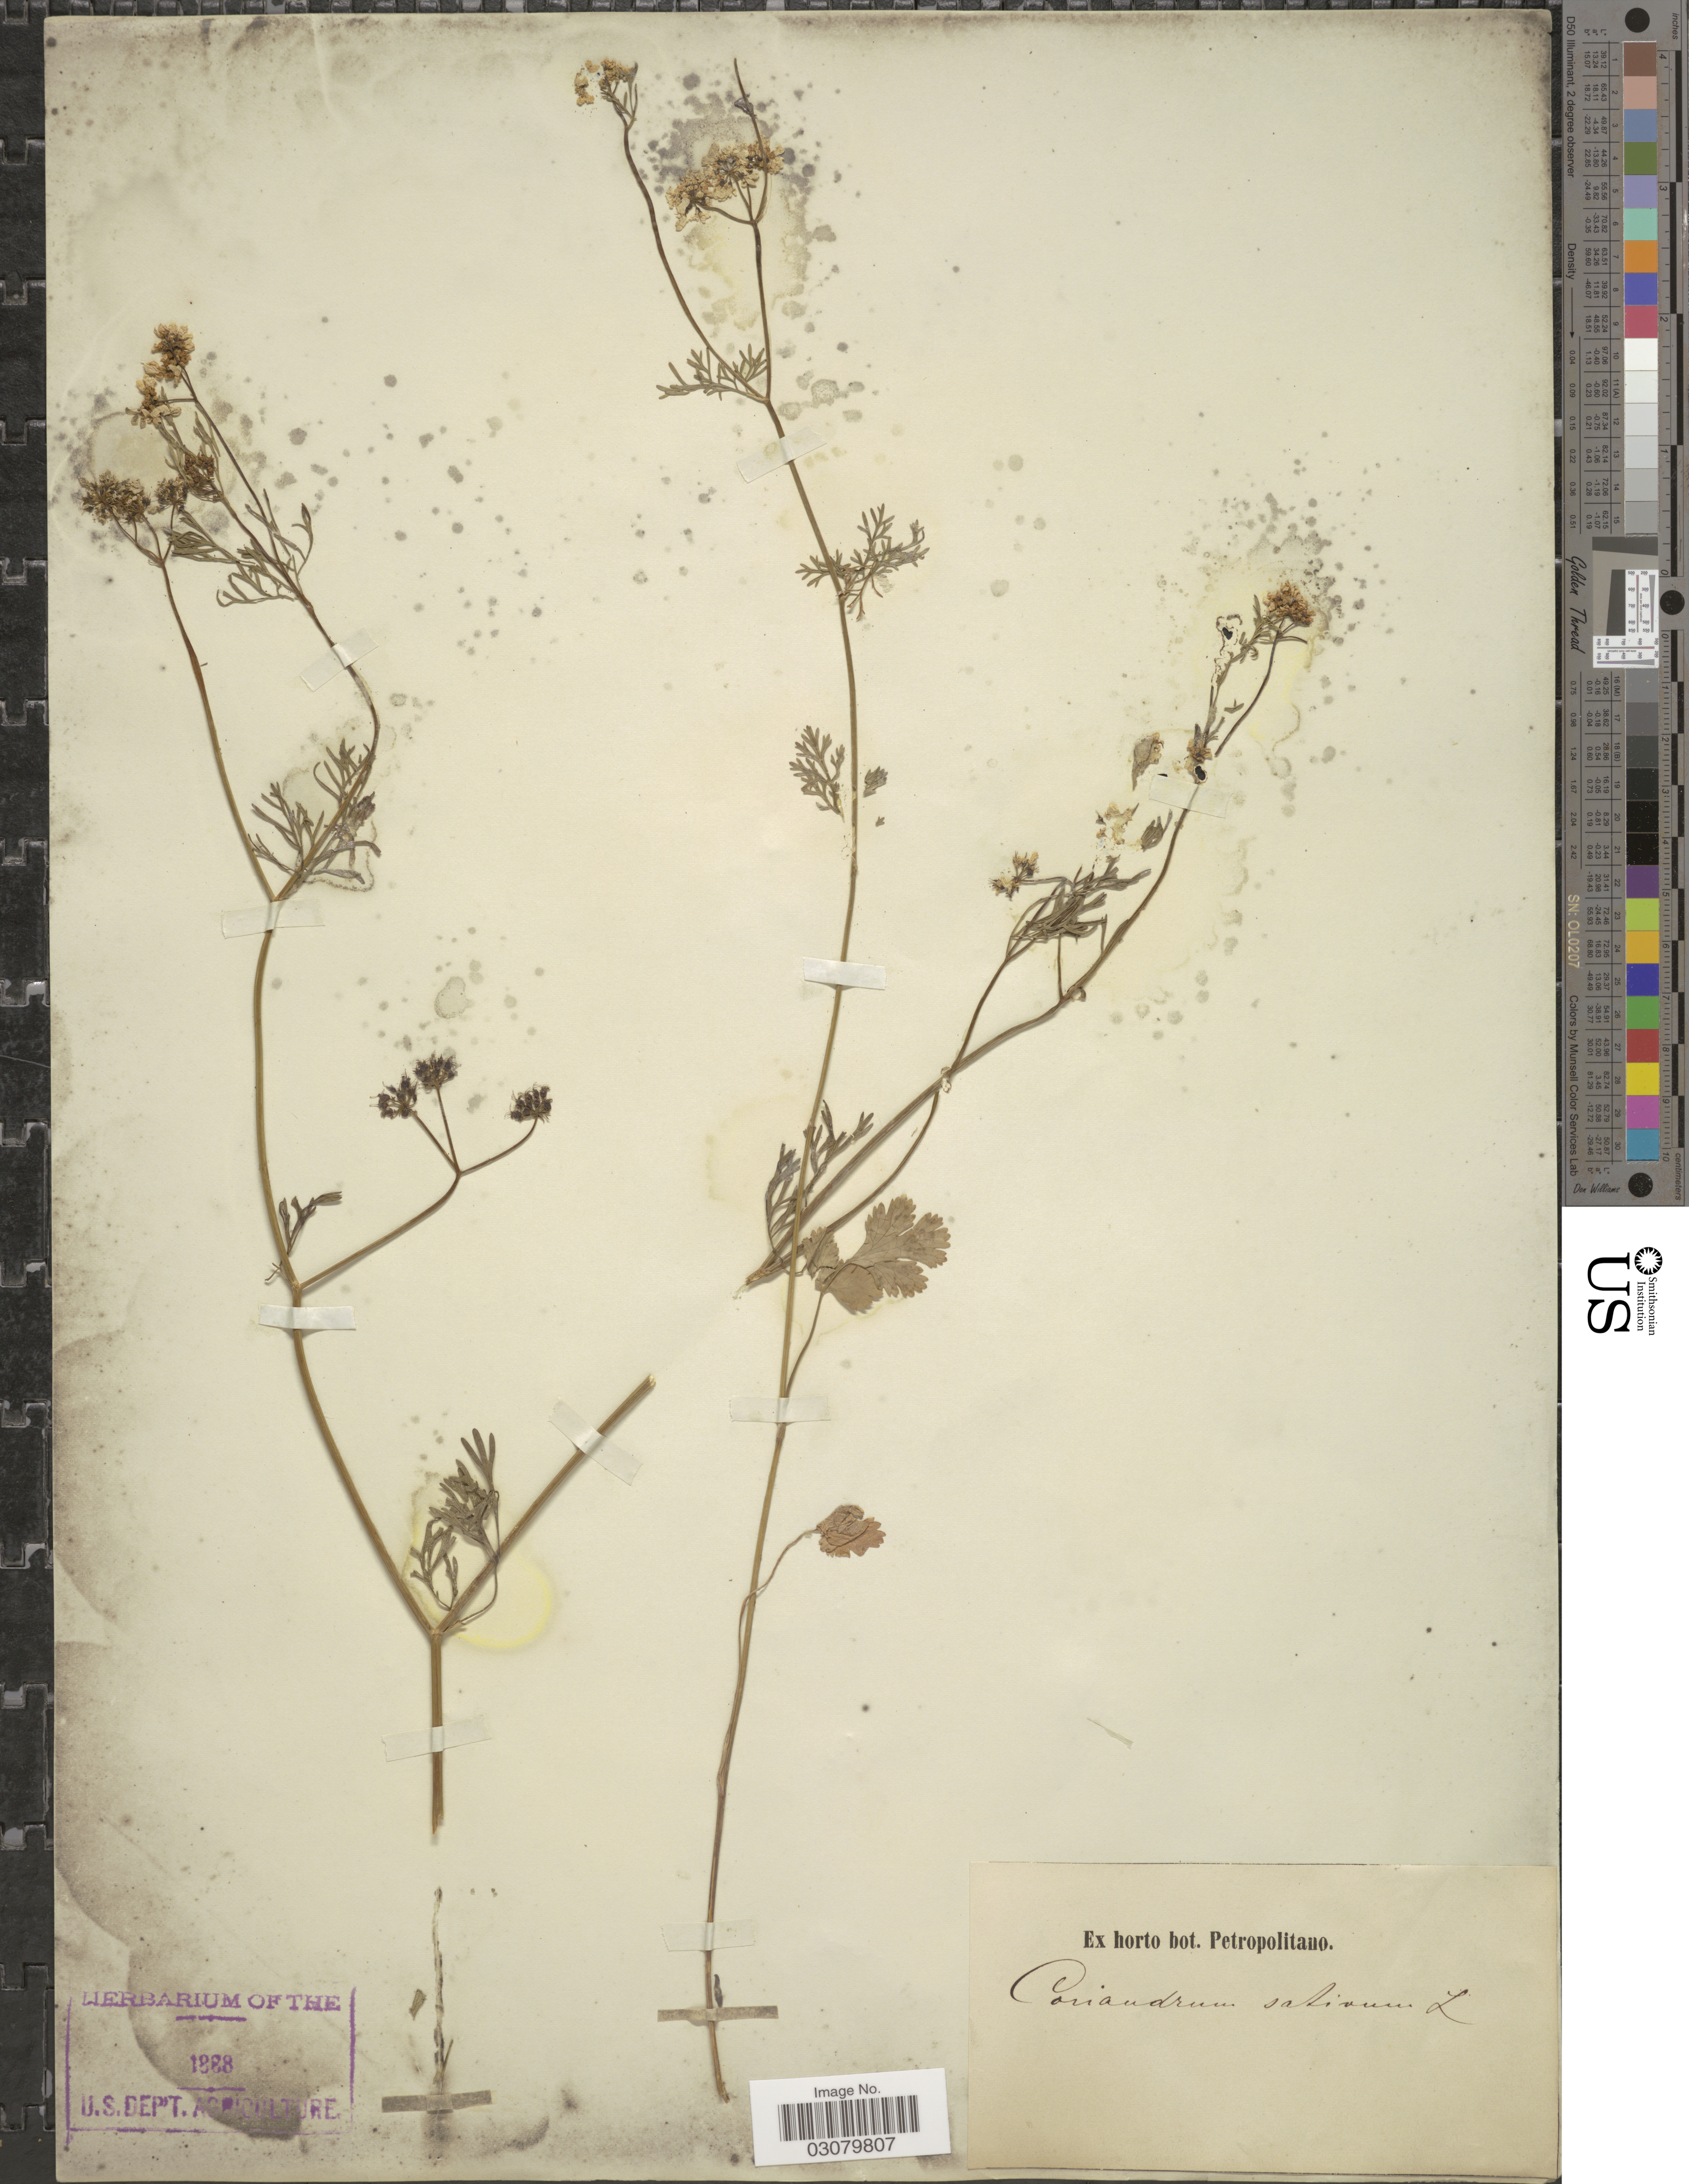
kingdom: Plantae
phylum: Tracheophyta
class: Magnoliopsida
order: Apiales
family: Apiaceae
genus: Coriandrum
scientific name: Coriandrum sativum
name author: L.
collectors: ex Horto Bot. Petropolitano